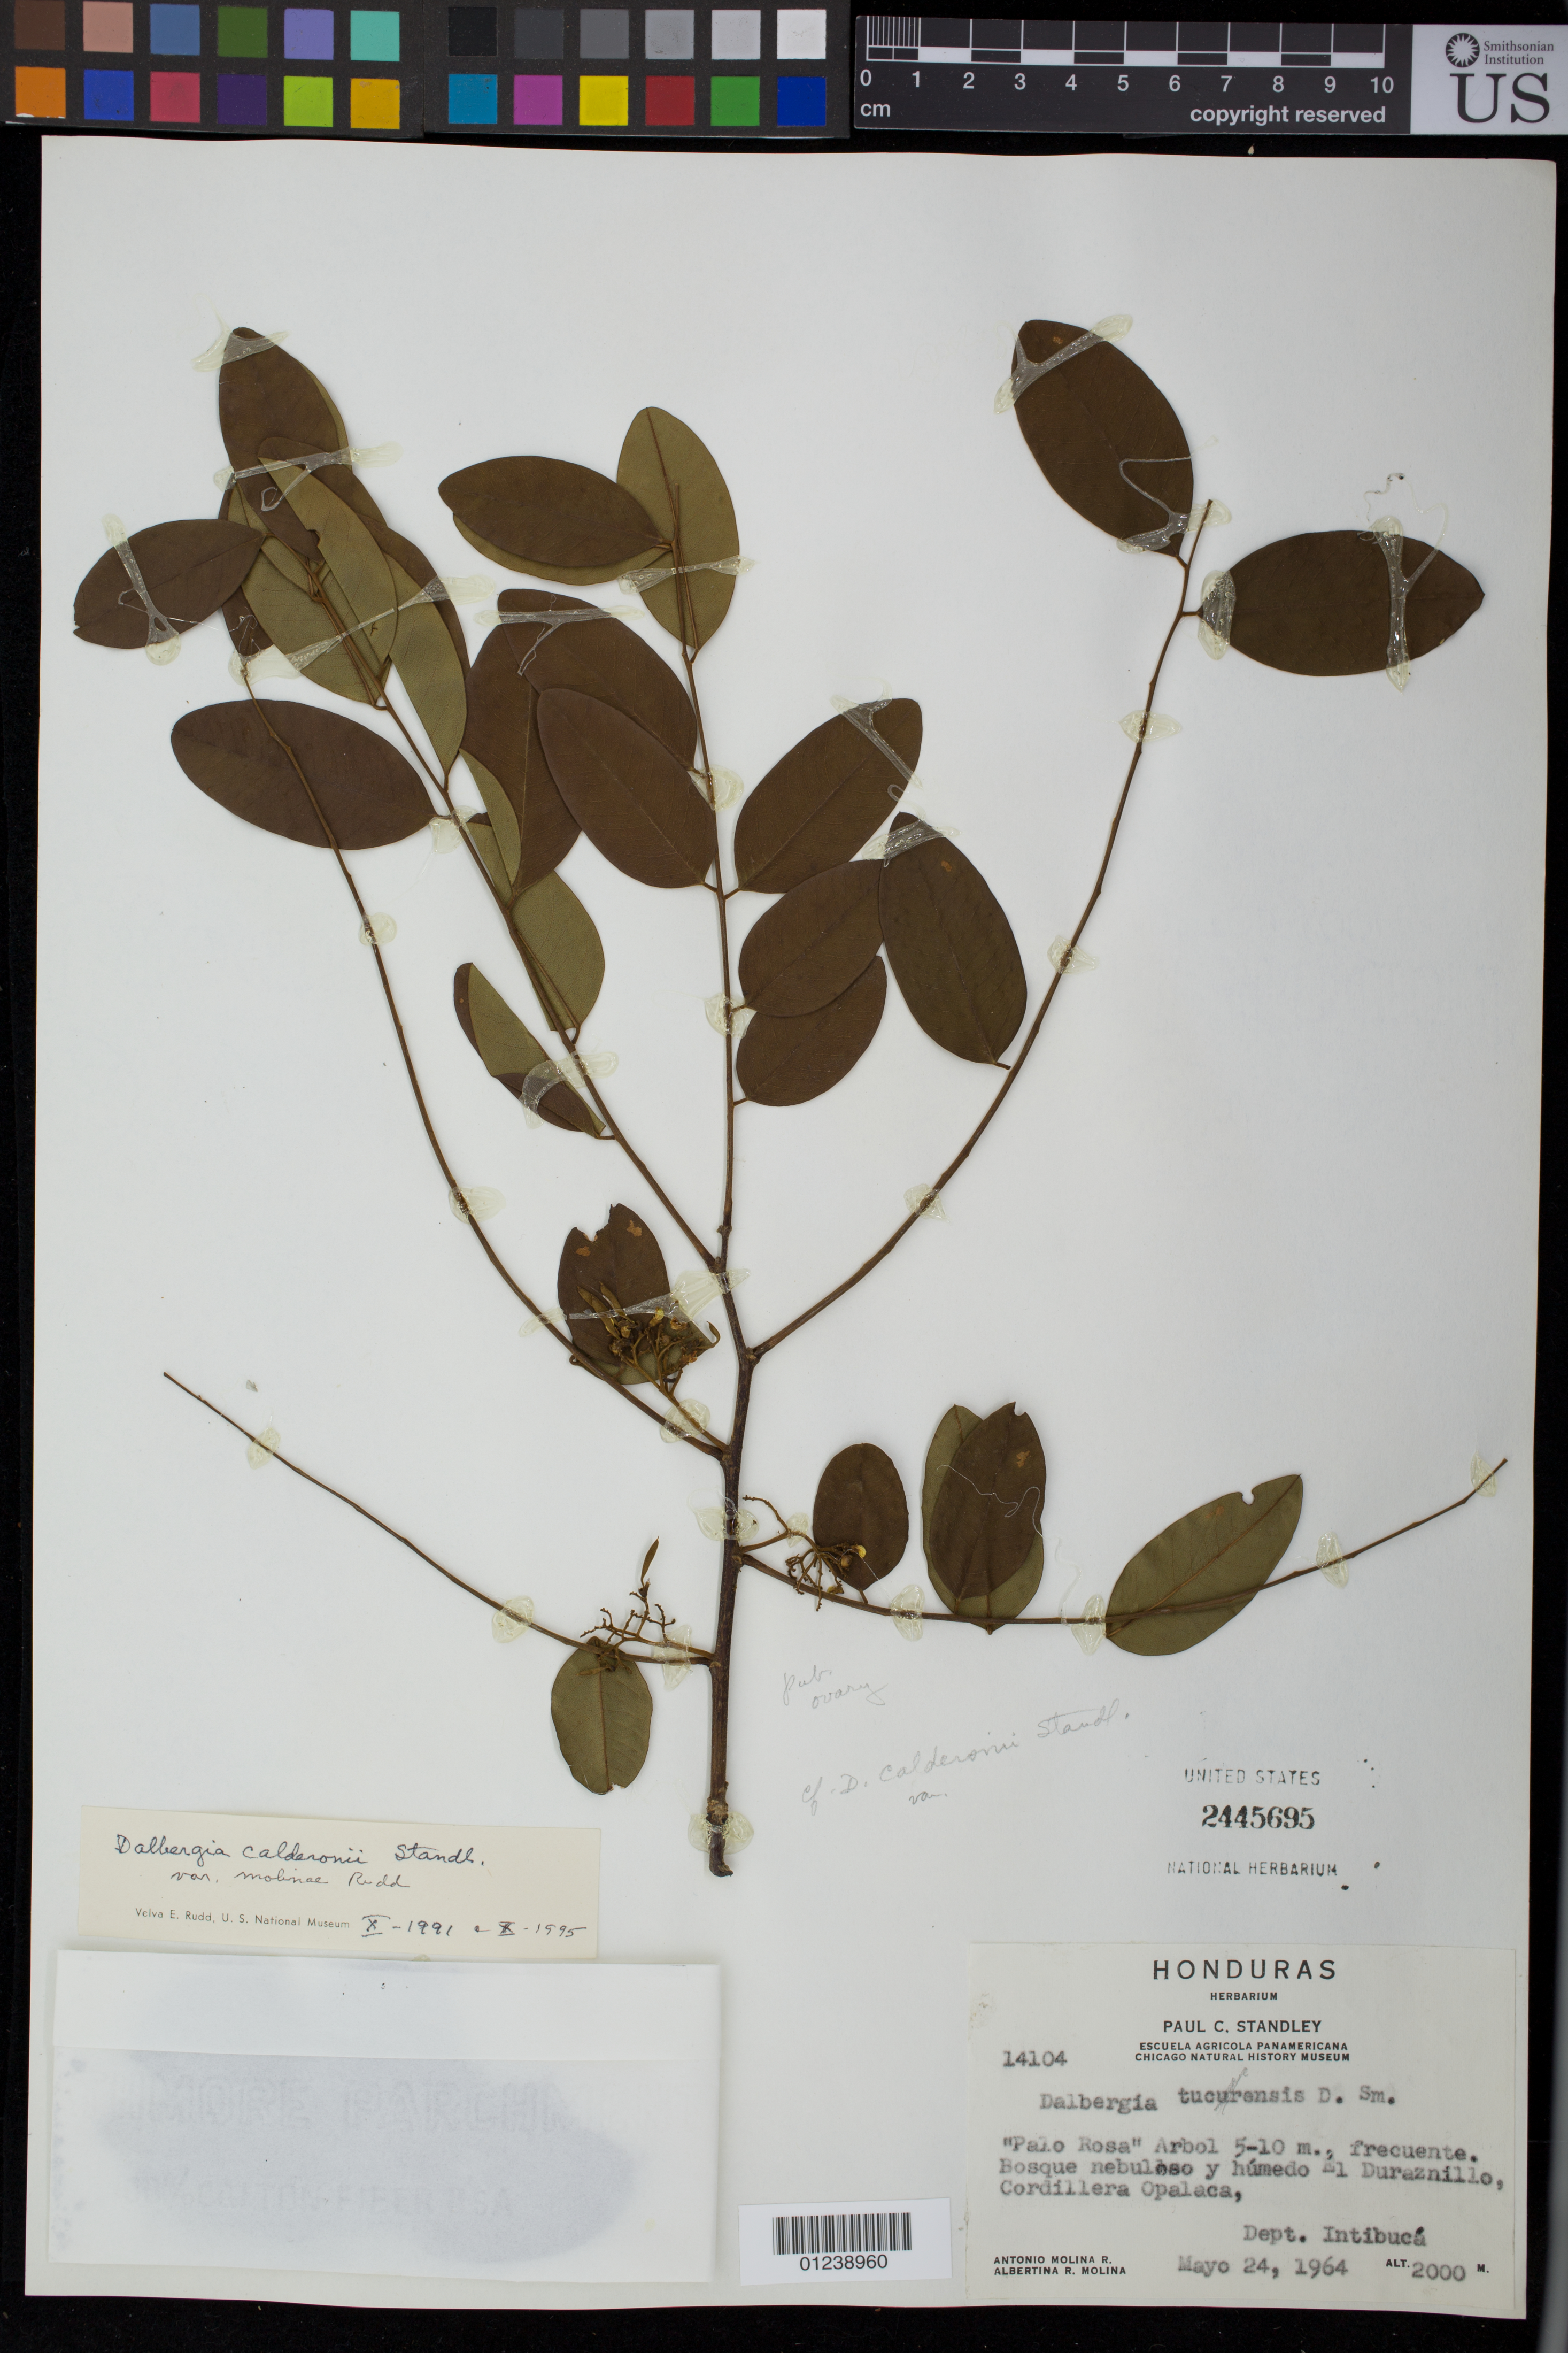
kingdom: Plantae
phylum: Tracheophyta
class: Magnoliopsida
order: Fabales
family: Fabaceae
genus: Dalbergia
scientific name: Dalbergia calderonii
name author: Standl.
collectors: A. Molina R. & A. R. Molina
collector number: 14104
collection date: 1964-05-24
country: Honduras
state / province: Intibuca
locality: El Duraznillo, Cordillera Opalaca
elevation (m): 2000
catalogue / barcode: US 2445695